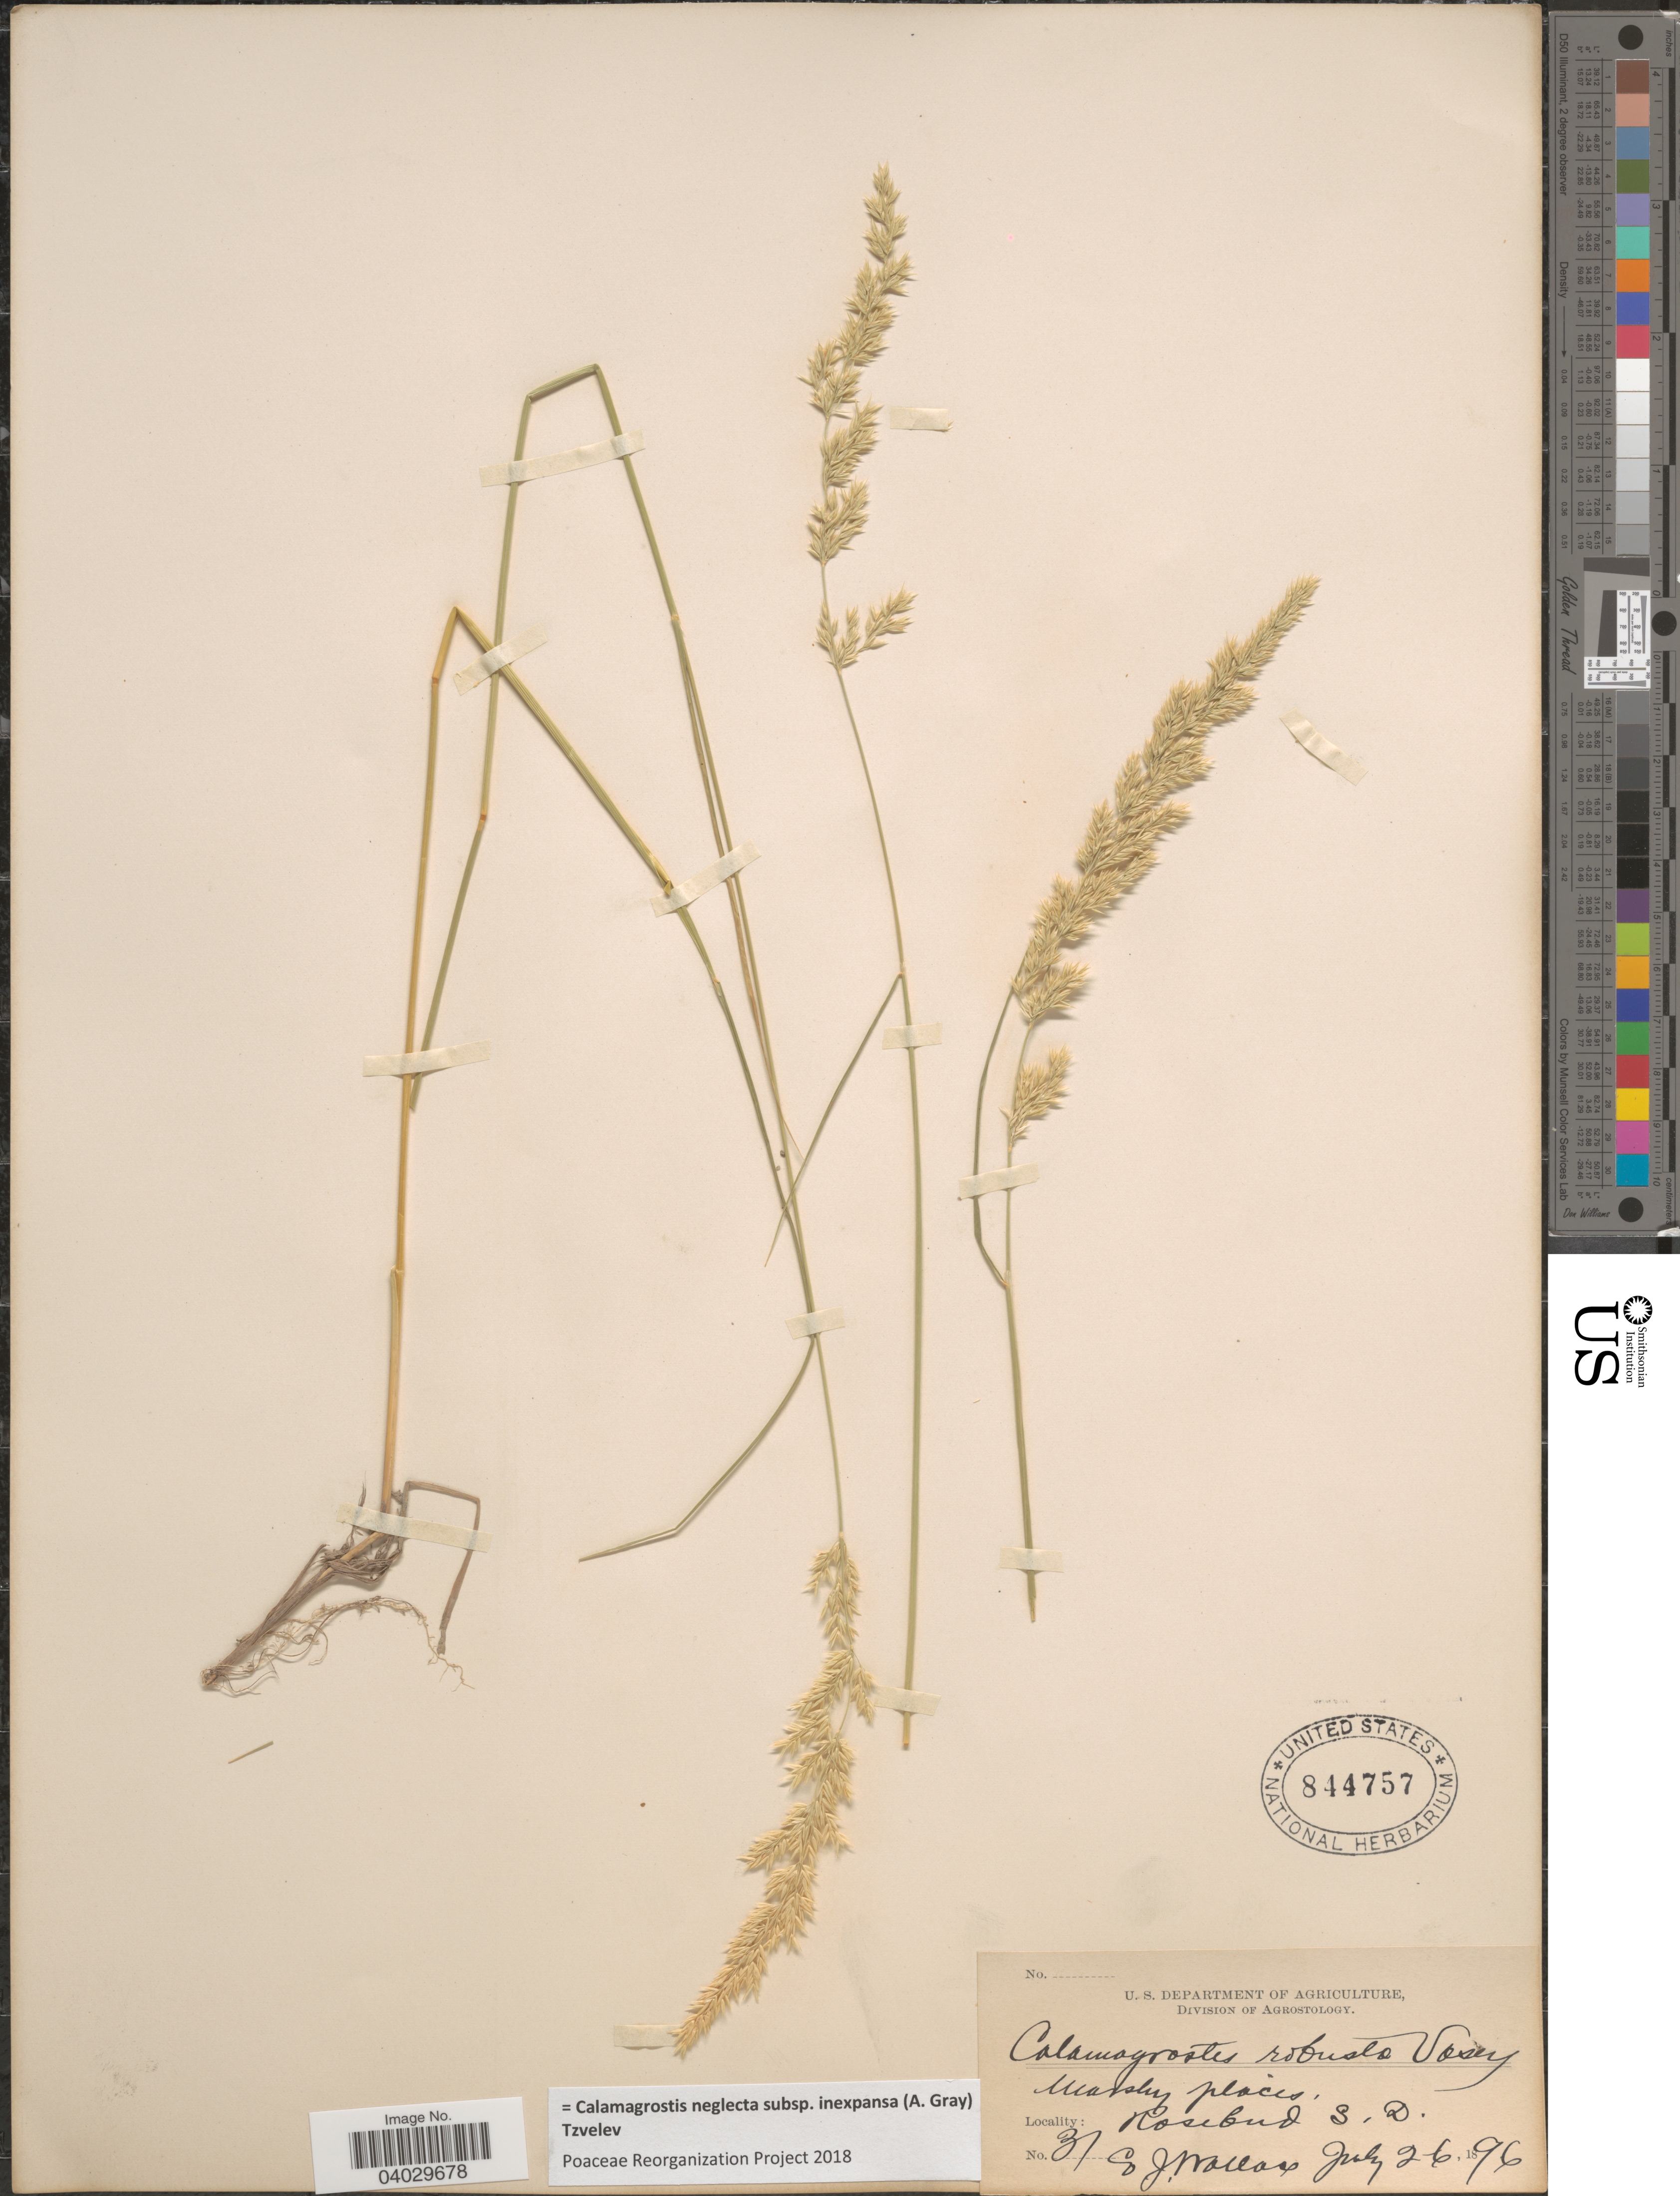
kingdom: Plantae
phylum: Tracheophyta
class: Liliopsida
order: Poales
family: Poaceae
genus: Calamagrostis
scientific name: Calamagrostis neglecta subsp. inexpansa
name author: (A. Gray) Tzvelev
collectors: J. Wallace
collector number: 31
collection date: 1896-07-26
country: United States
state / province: South Dakota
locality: Rosebud.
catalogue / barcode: US 844757